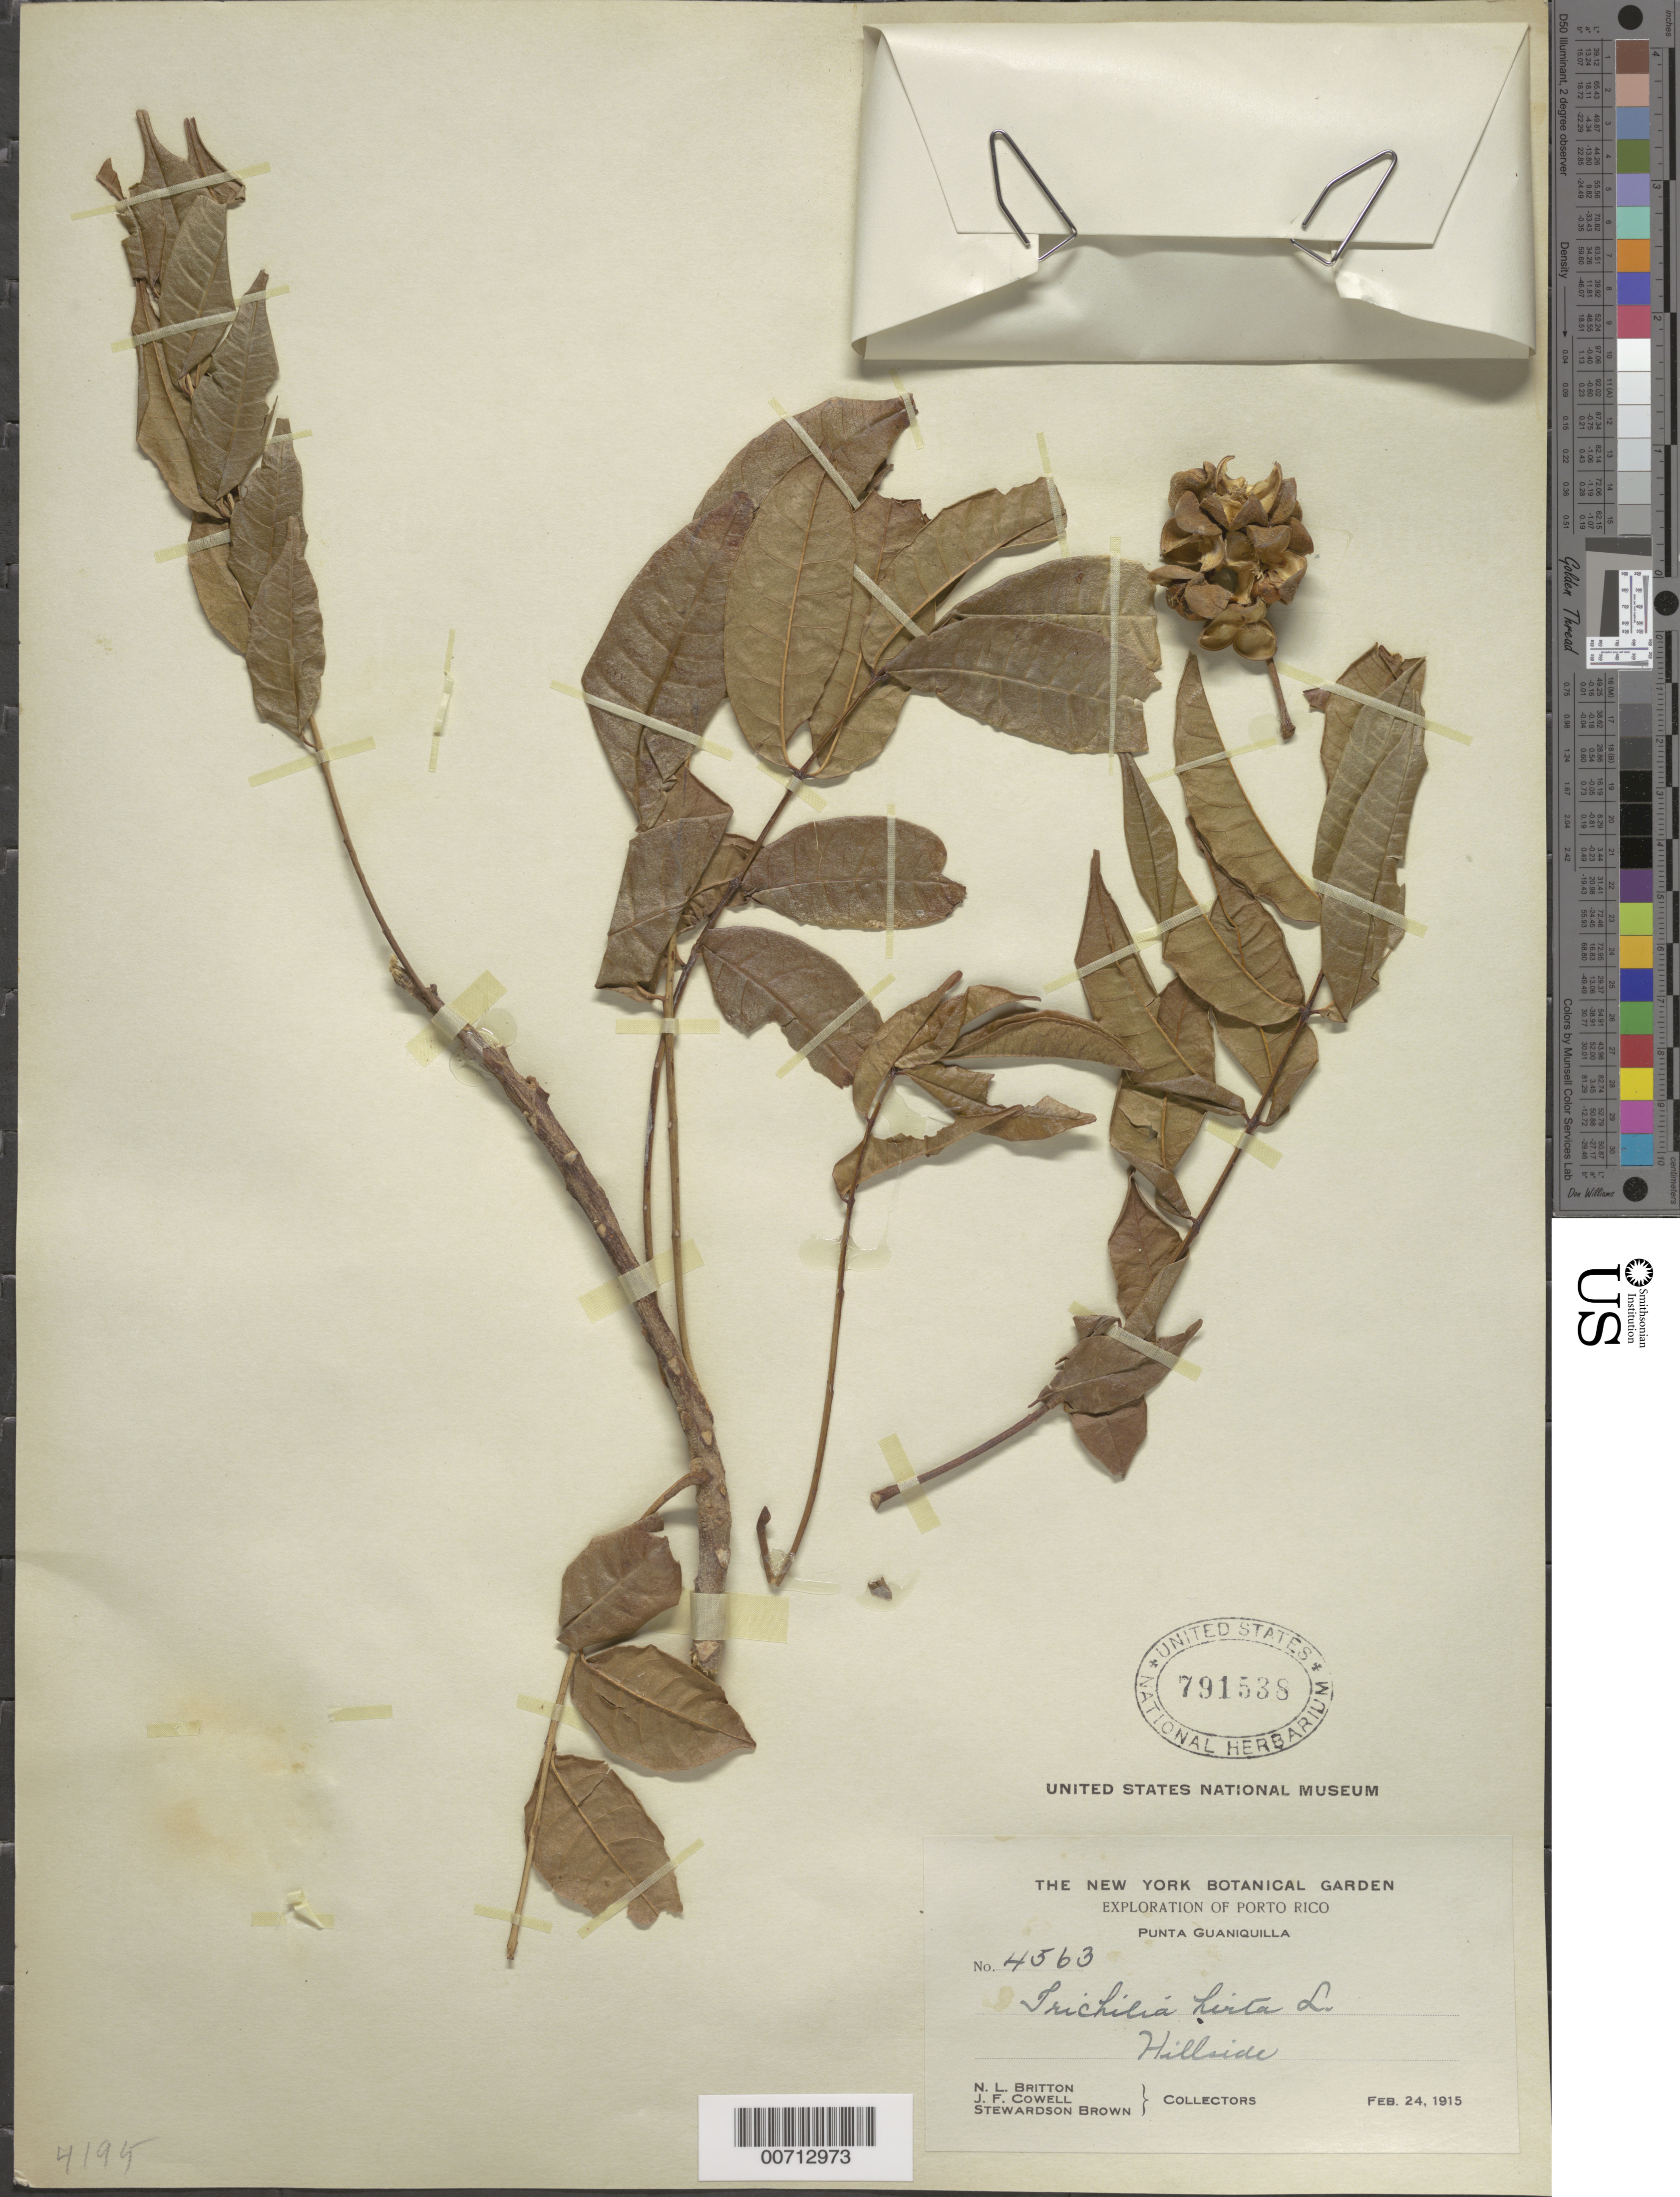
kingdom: Plantae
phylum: Tracheophyta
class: Magnoliopsida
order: Sapindales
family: Meliaceae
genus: Trichilia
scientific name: Trichilia hirta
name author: L.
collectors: N. Britton, J. F. Cowell & S. Brown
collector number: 4563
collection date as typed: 24 Feb 1915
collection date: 1915-02-24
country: Puerto Rico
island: Greater Antilles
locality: Punta Gauniquilla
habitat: Hillside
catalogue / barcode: US 791538